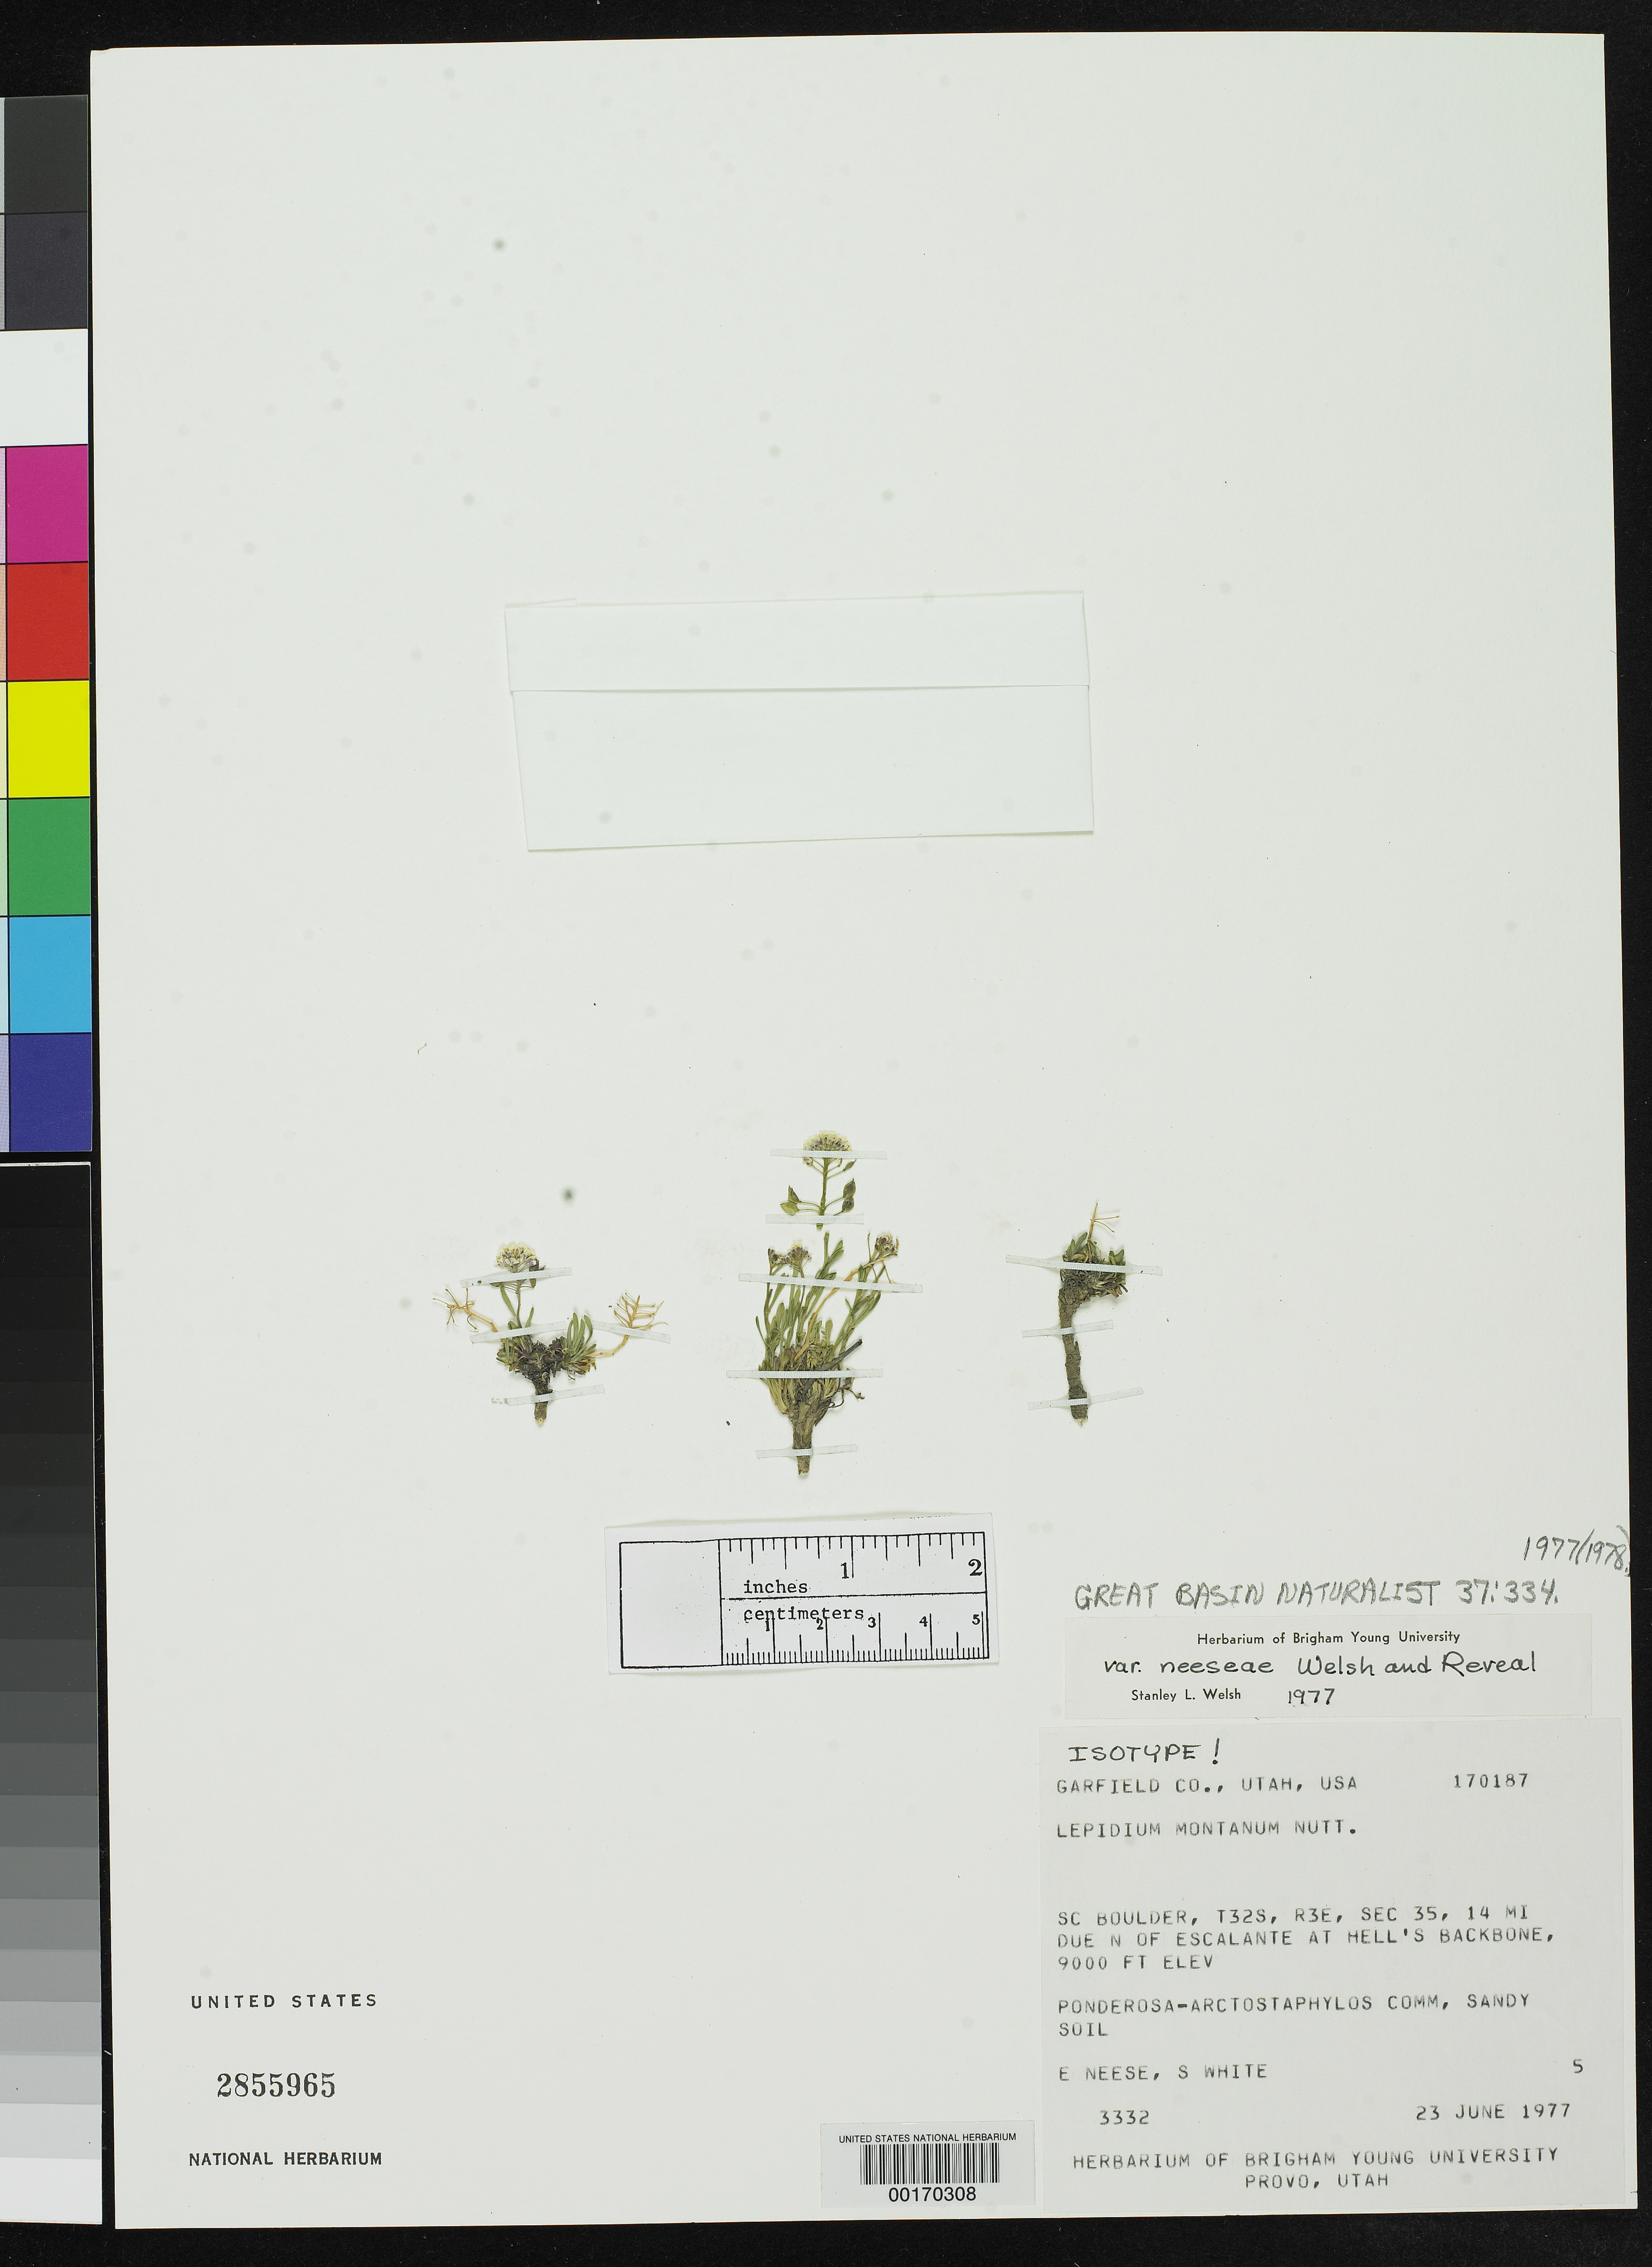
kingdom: Plantae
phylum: Tracheophyta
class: Magnoliopsida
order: Brassicales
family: Brassicaceae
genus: Lepidium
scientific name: Lepidium montanum var. neeseae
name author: S.L. Welsh & Reveal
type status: Isotype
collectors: E. C Neese & S. White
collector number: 3332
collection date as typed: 23 Jun 1977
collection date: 1977-06-23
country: United States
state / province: Utah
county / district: Garfield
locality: Sc Boulder, 14 mi due N of Escalante at Hell's Backbone.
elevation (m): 700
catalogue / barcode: US 2855965